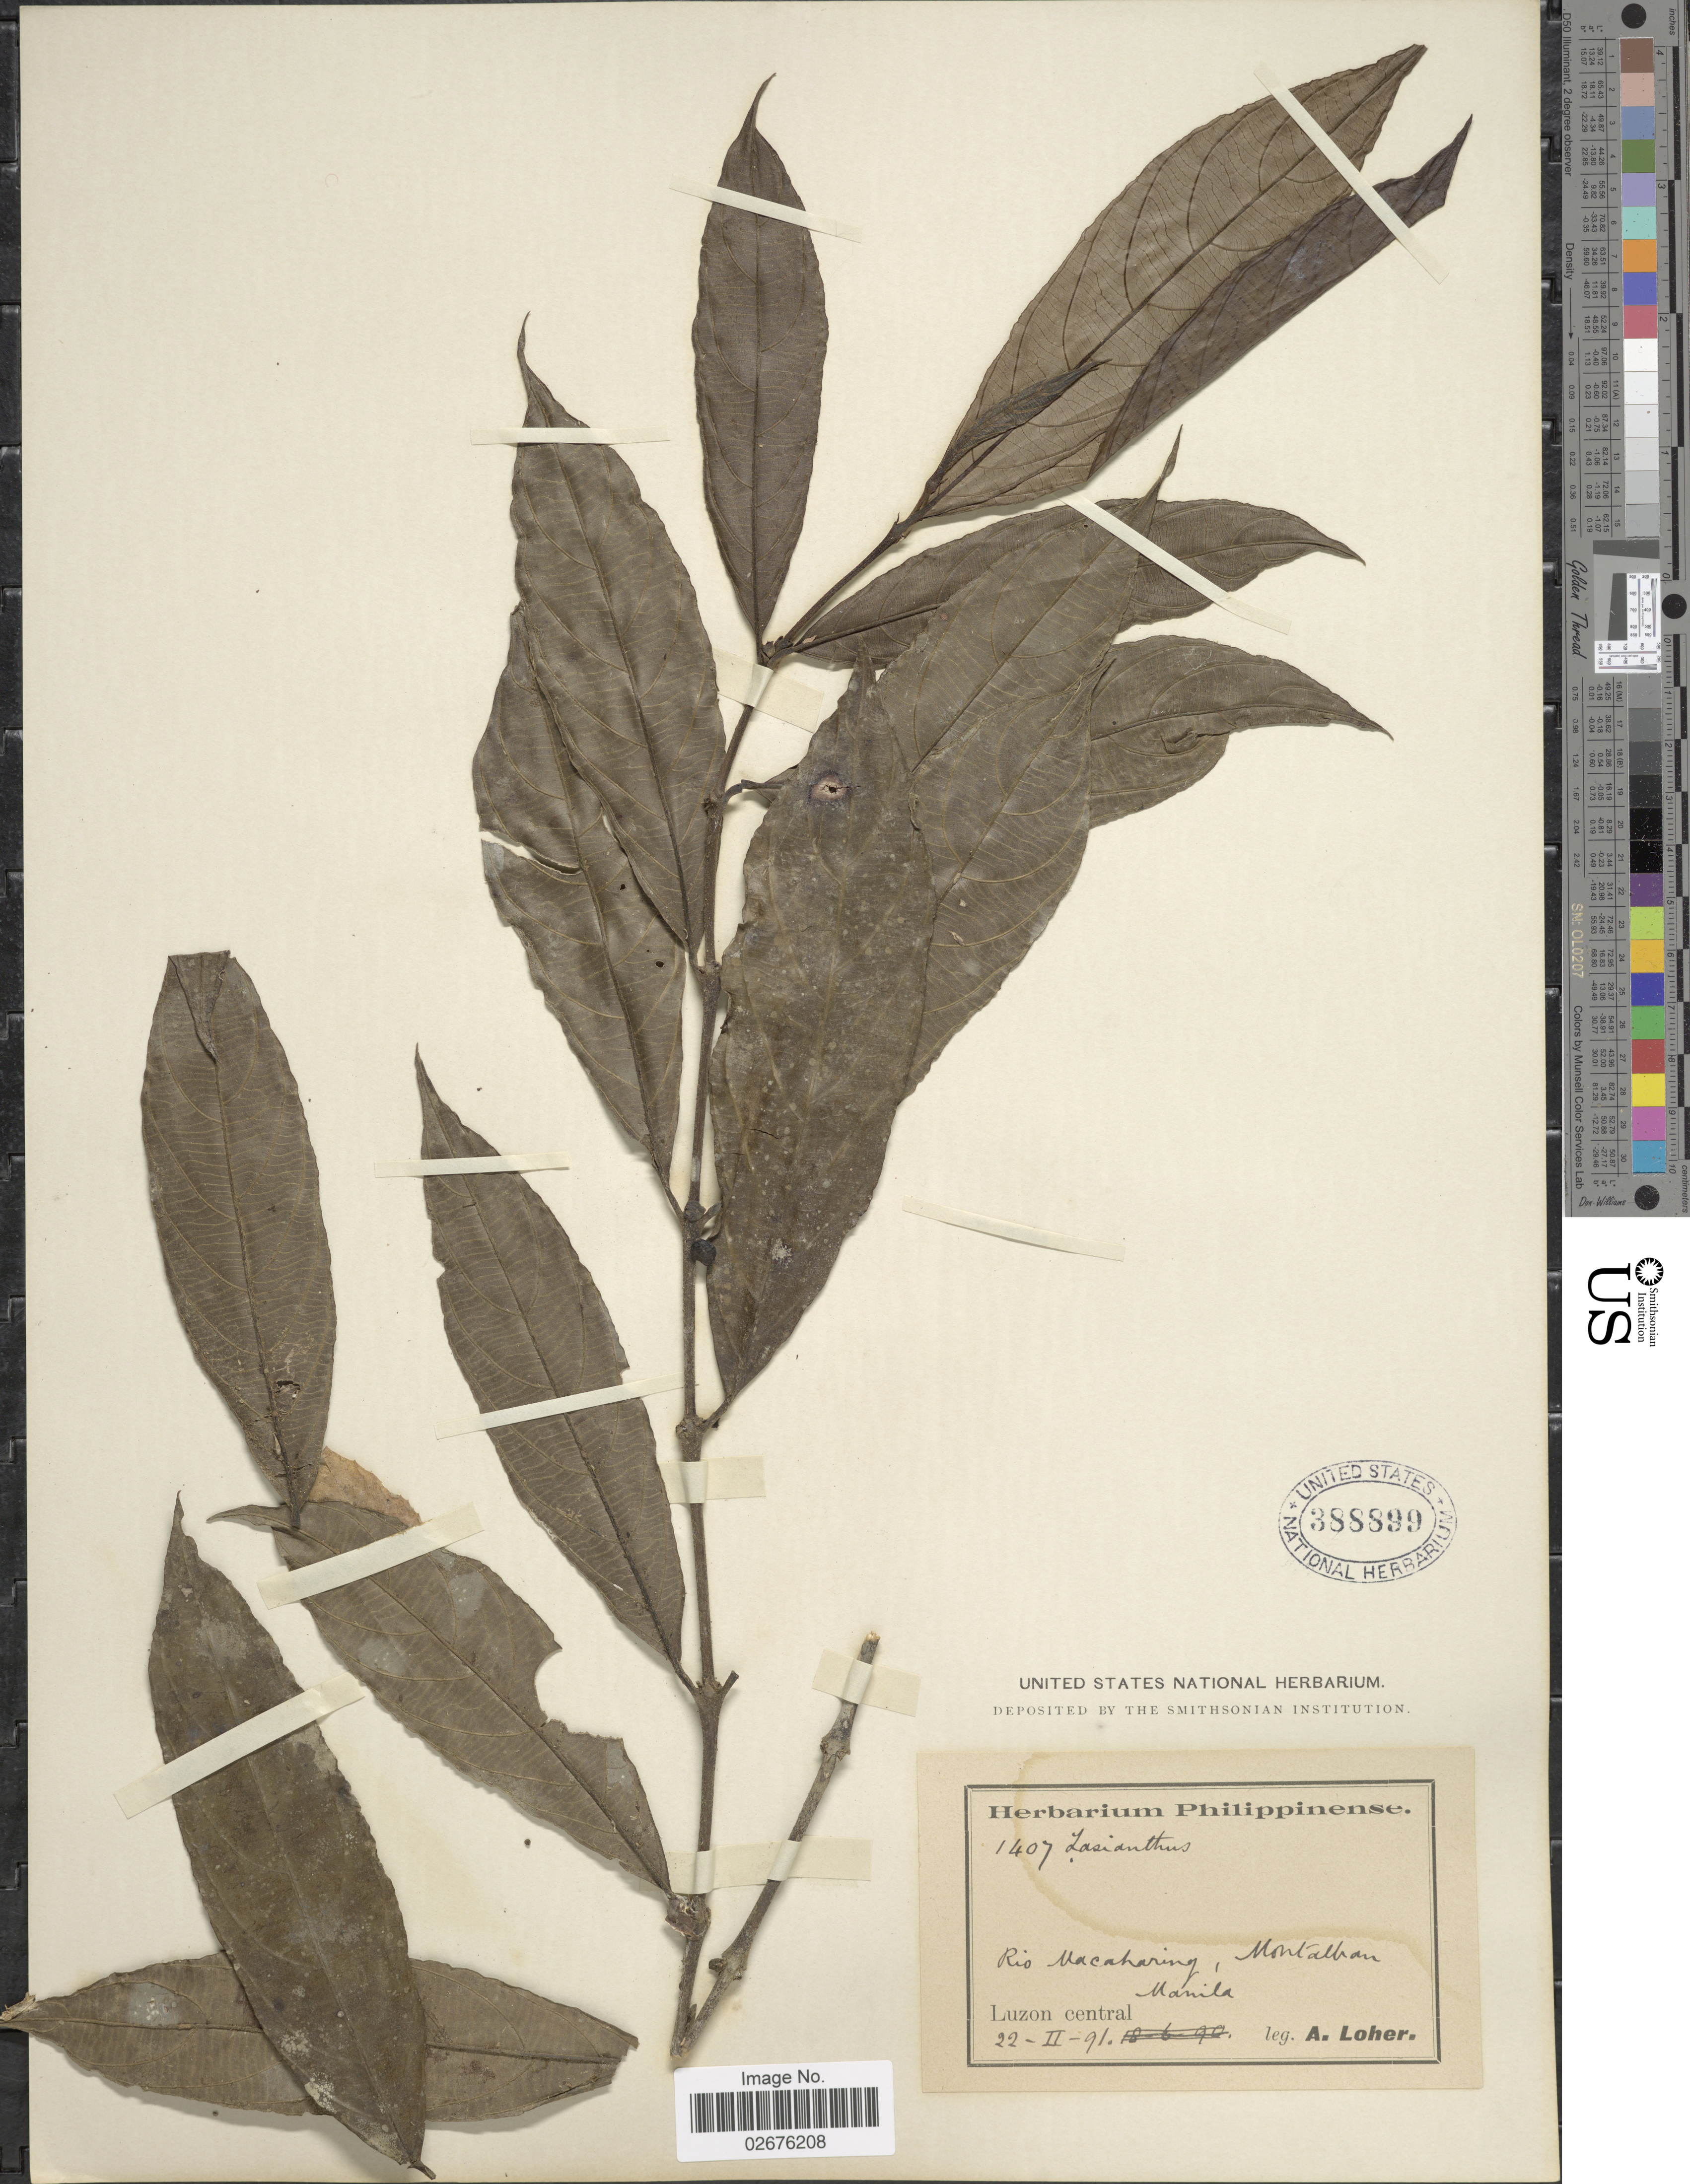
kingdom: Plantae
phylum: Tracheophyta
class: Magnoliopsida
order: Gentianales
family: Rubiaceae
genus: Lasianthus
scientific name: Lasianthus sp.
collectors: A. Loher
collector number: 1407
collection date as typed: Transcribed d/m/y: 22/2/91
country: Philippines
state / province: Central Luzon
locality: Rio Macaharing, Montalban, Manila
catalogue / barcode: US 388899